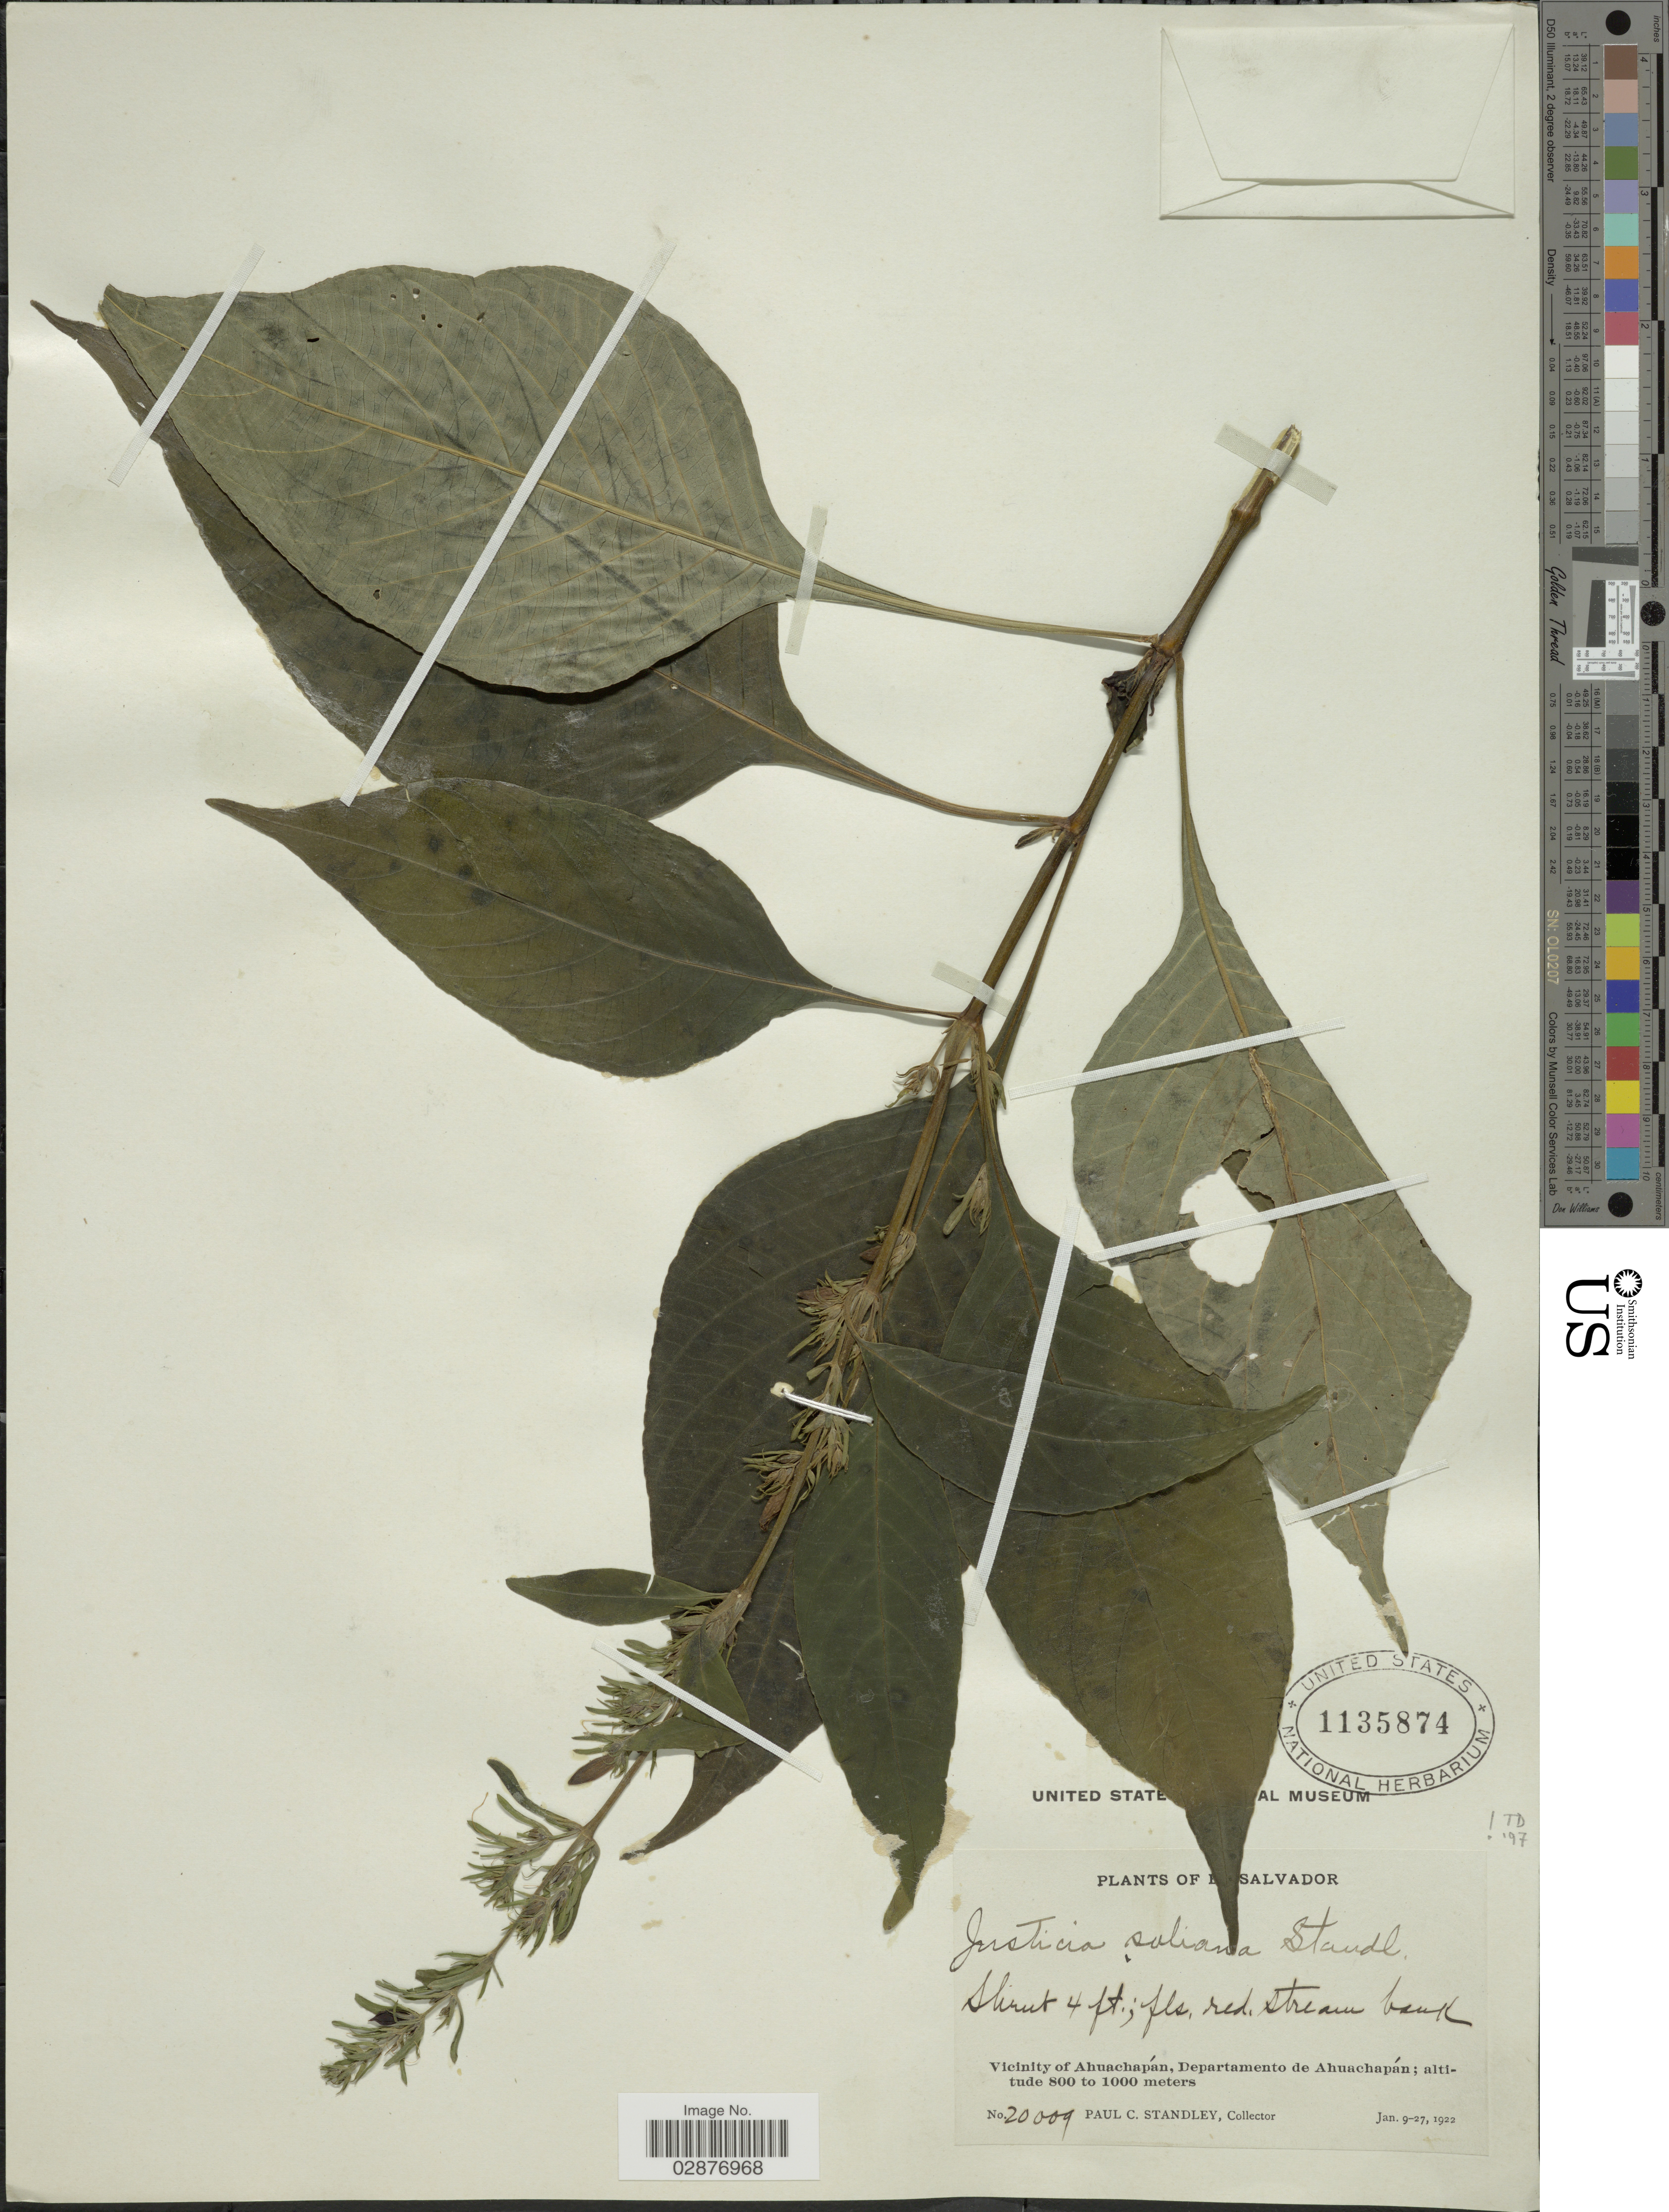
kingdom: Plantae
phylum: Tracheophyta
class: Magnoliopsida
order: Lamiales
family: Acanthaceae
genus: Justicia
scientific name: Justicia soliana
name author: Standl.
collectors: P. C. Standley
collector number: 20009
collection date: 1922-01-09/1922-01-27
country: El Salvador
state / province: Ahuachapan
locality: Vicinity of Ahuachapán, Departamento de Ahuachapán.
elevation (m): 800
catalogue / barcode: US 1135874